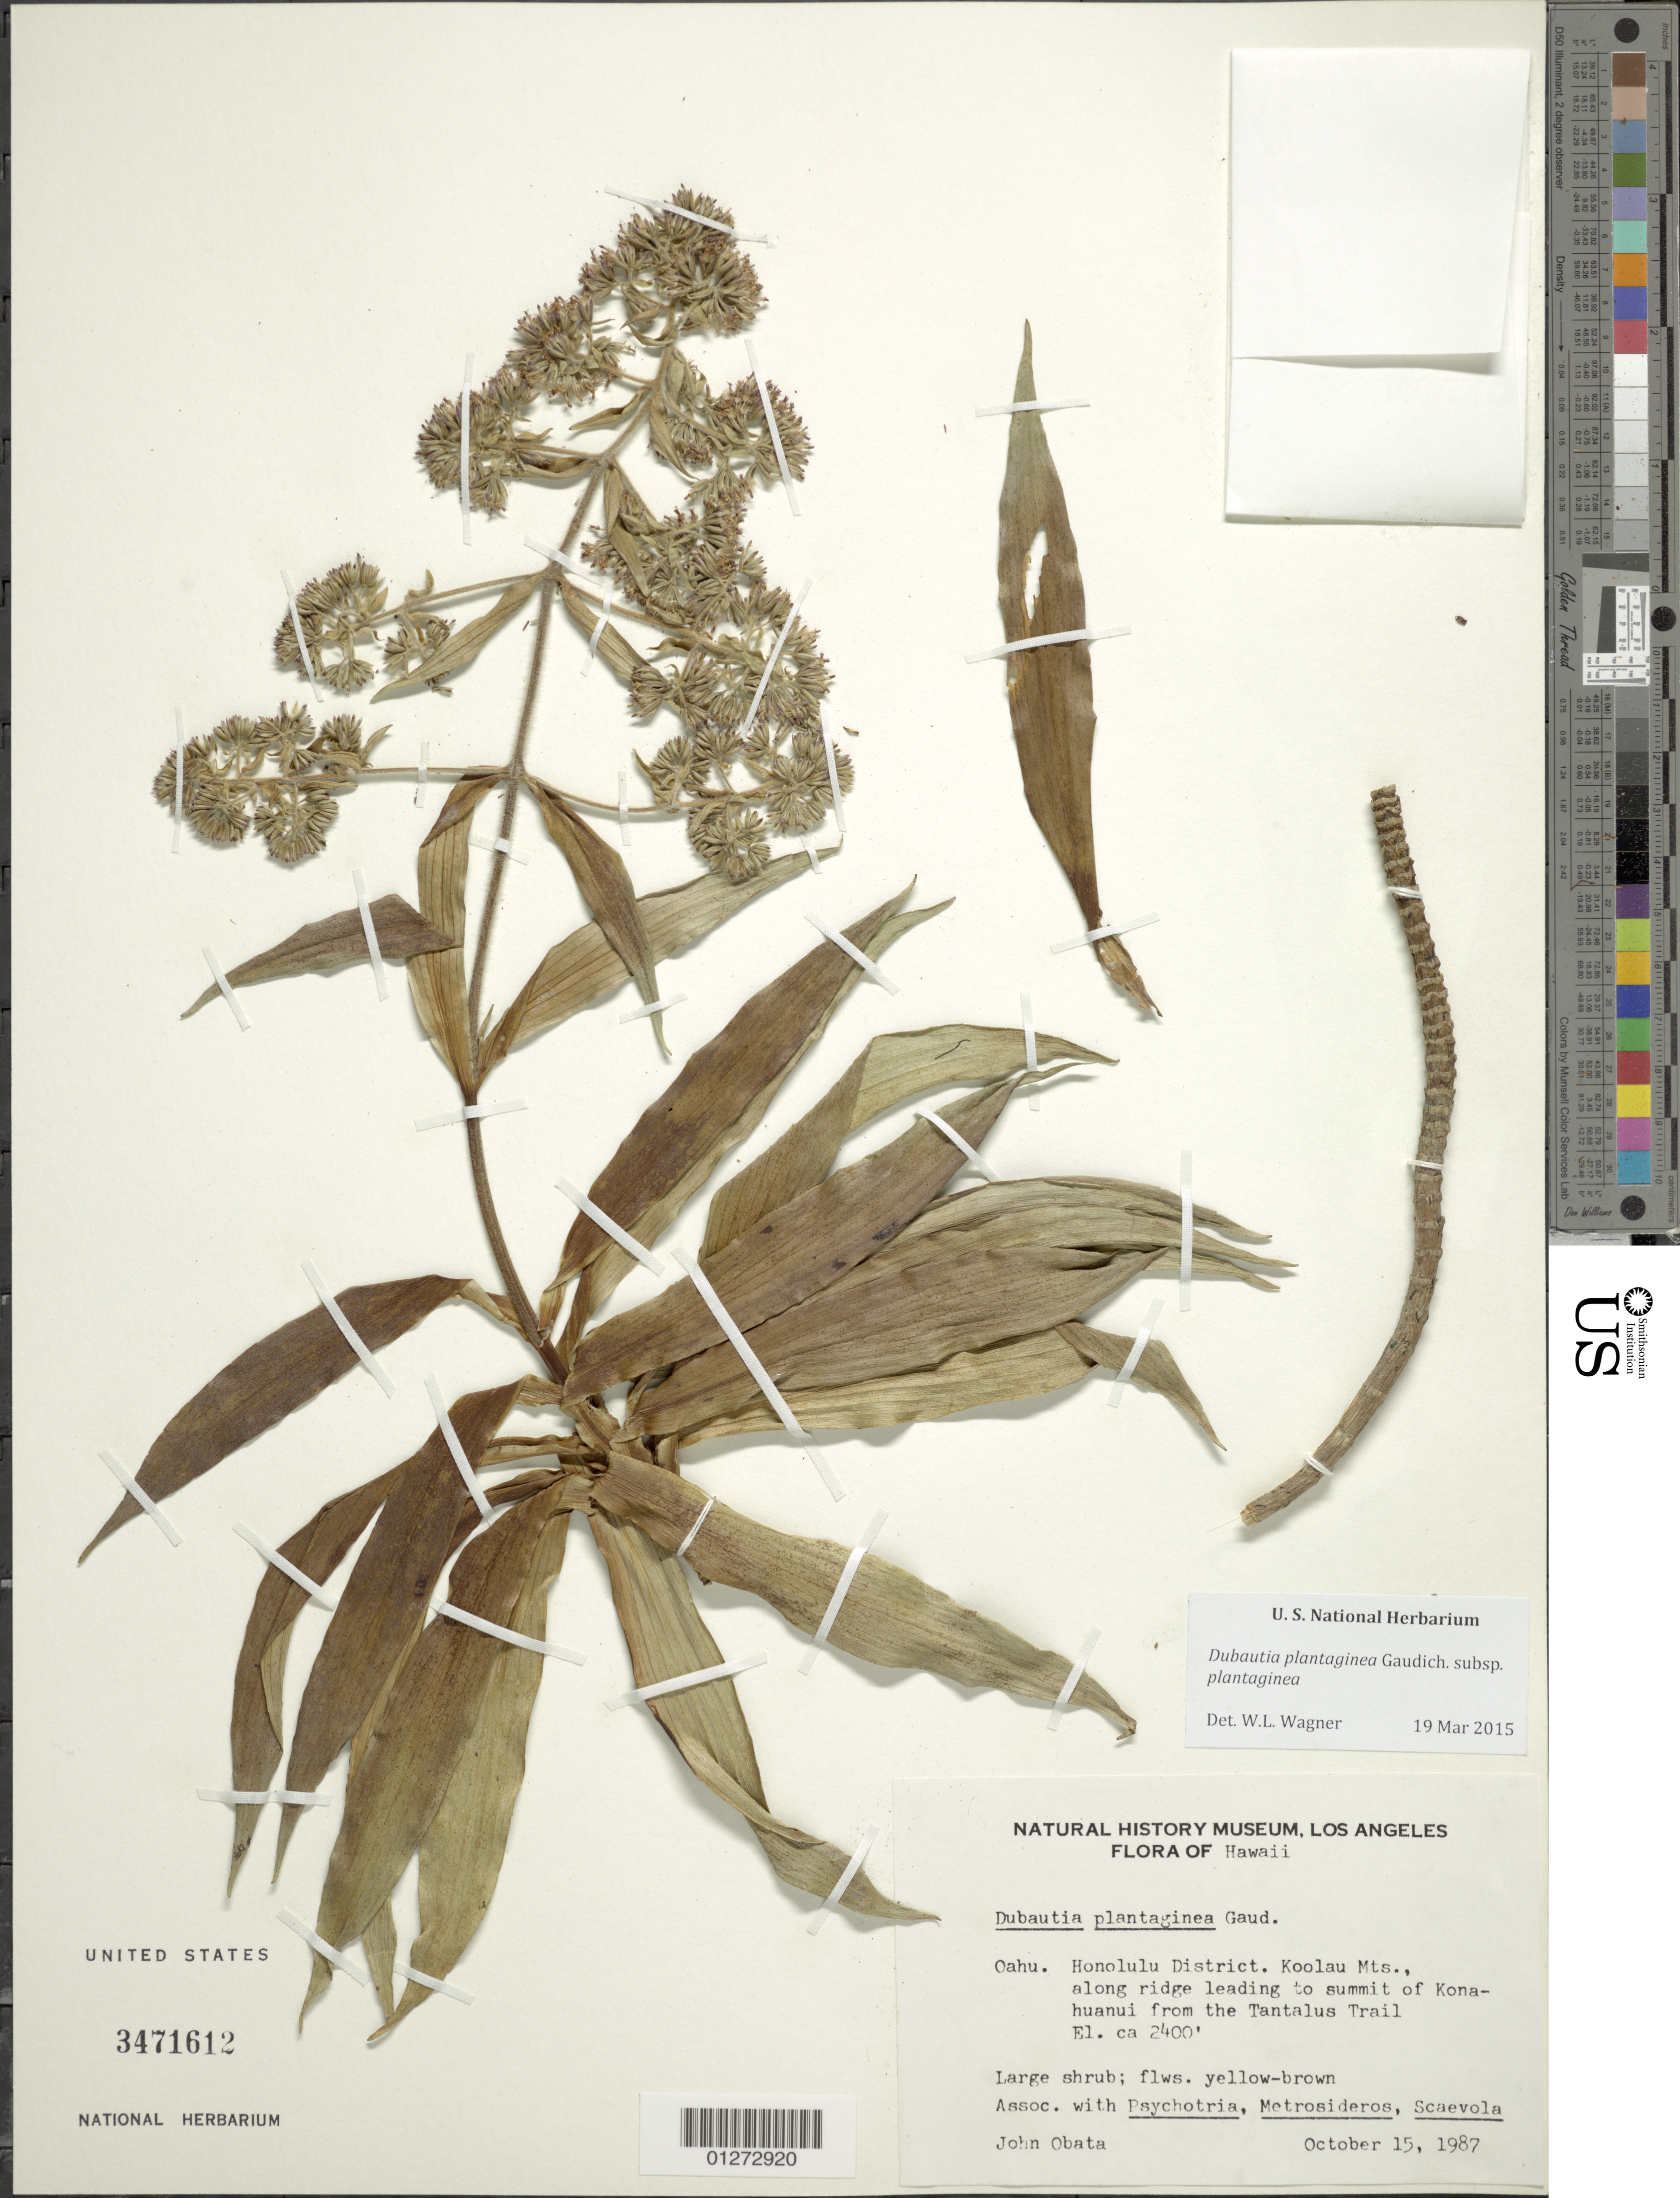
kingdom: Plantae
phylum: Tracheophyta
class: Magnoliopsida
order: Asterales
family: Asteraceae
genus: Dubautia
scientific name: Dubautia plantaginea subsp. plantaginea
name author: Gaudich.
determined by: Wagner, W. L., (BOT), Smithsonian Institution - National Museum of Natural History (UNITED STATES)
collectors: J. Obata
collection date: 1987-10-15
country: United States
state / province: Hawaii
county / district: Honolulu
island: Oahu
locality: Koolau Mts., along ridge leading to summit of Konahuanui from the Tantalus Trail.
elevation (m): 732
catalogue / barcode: US 347162